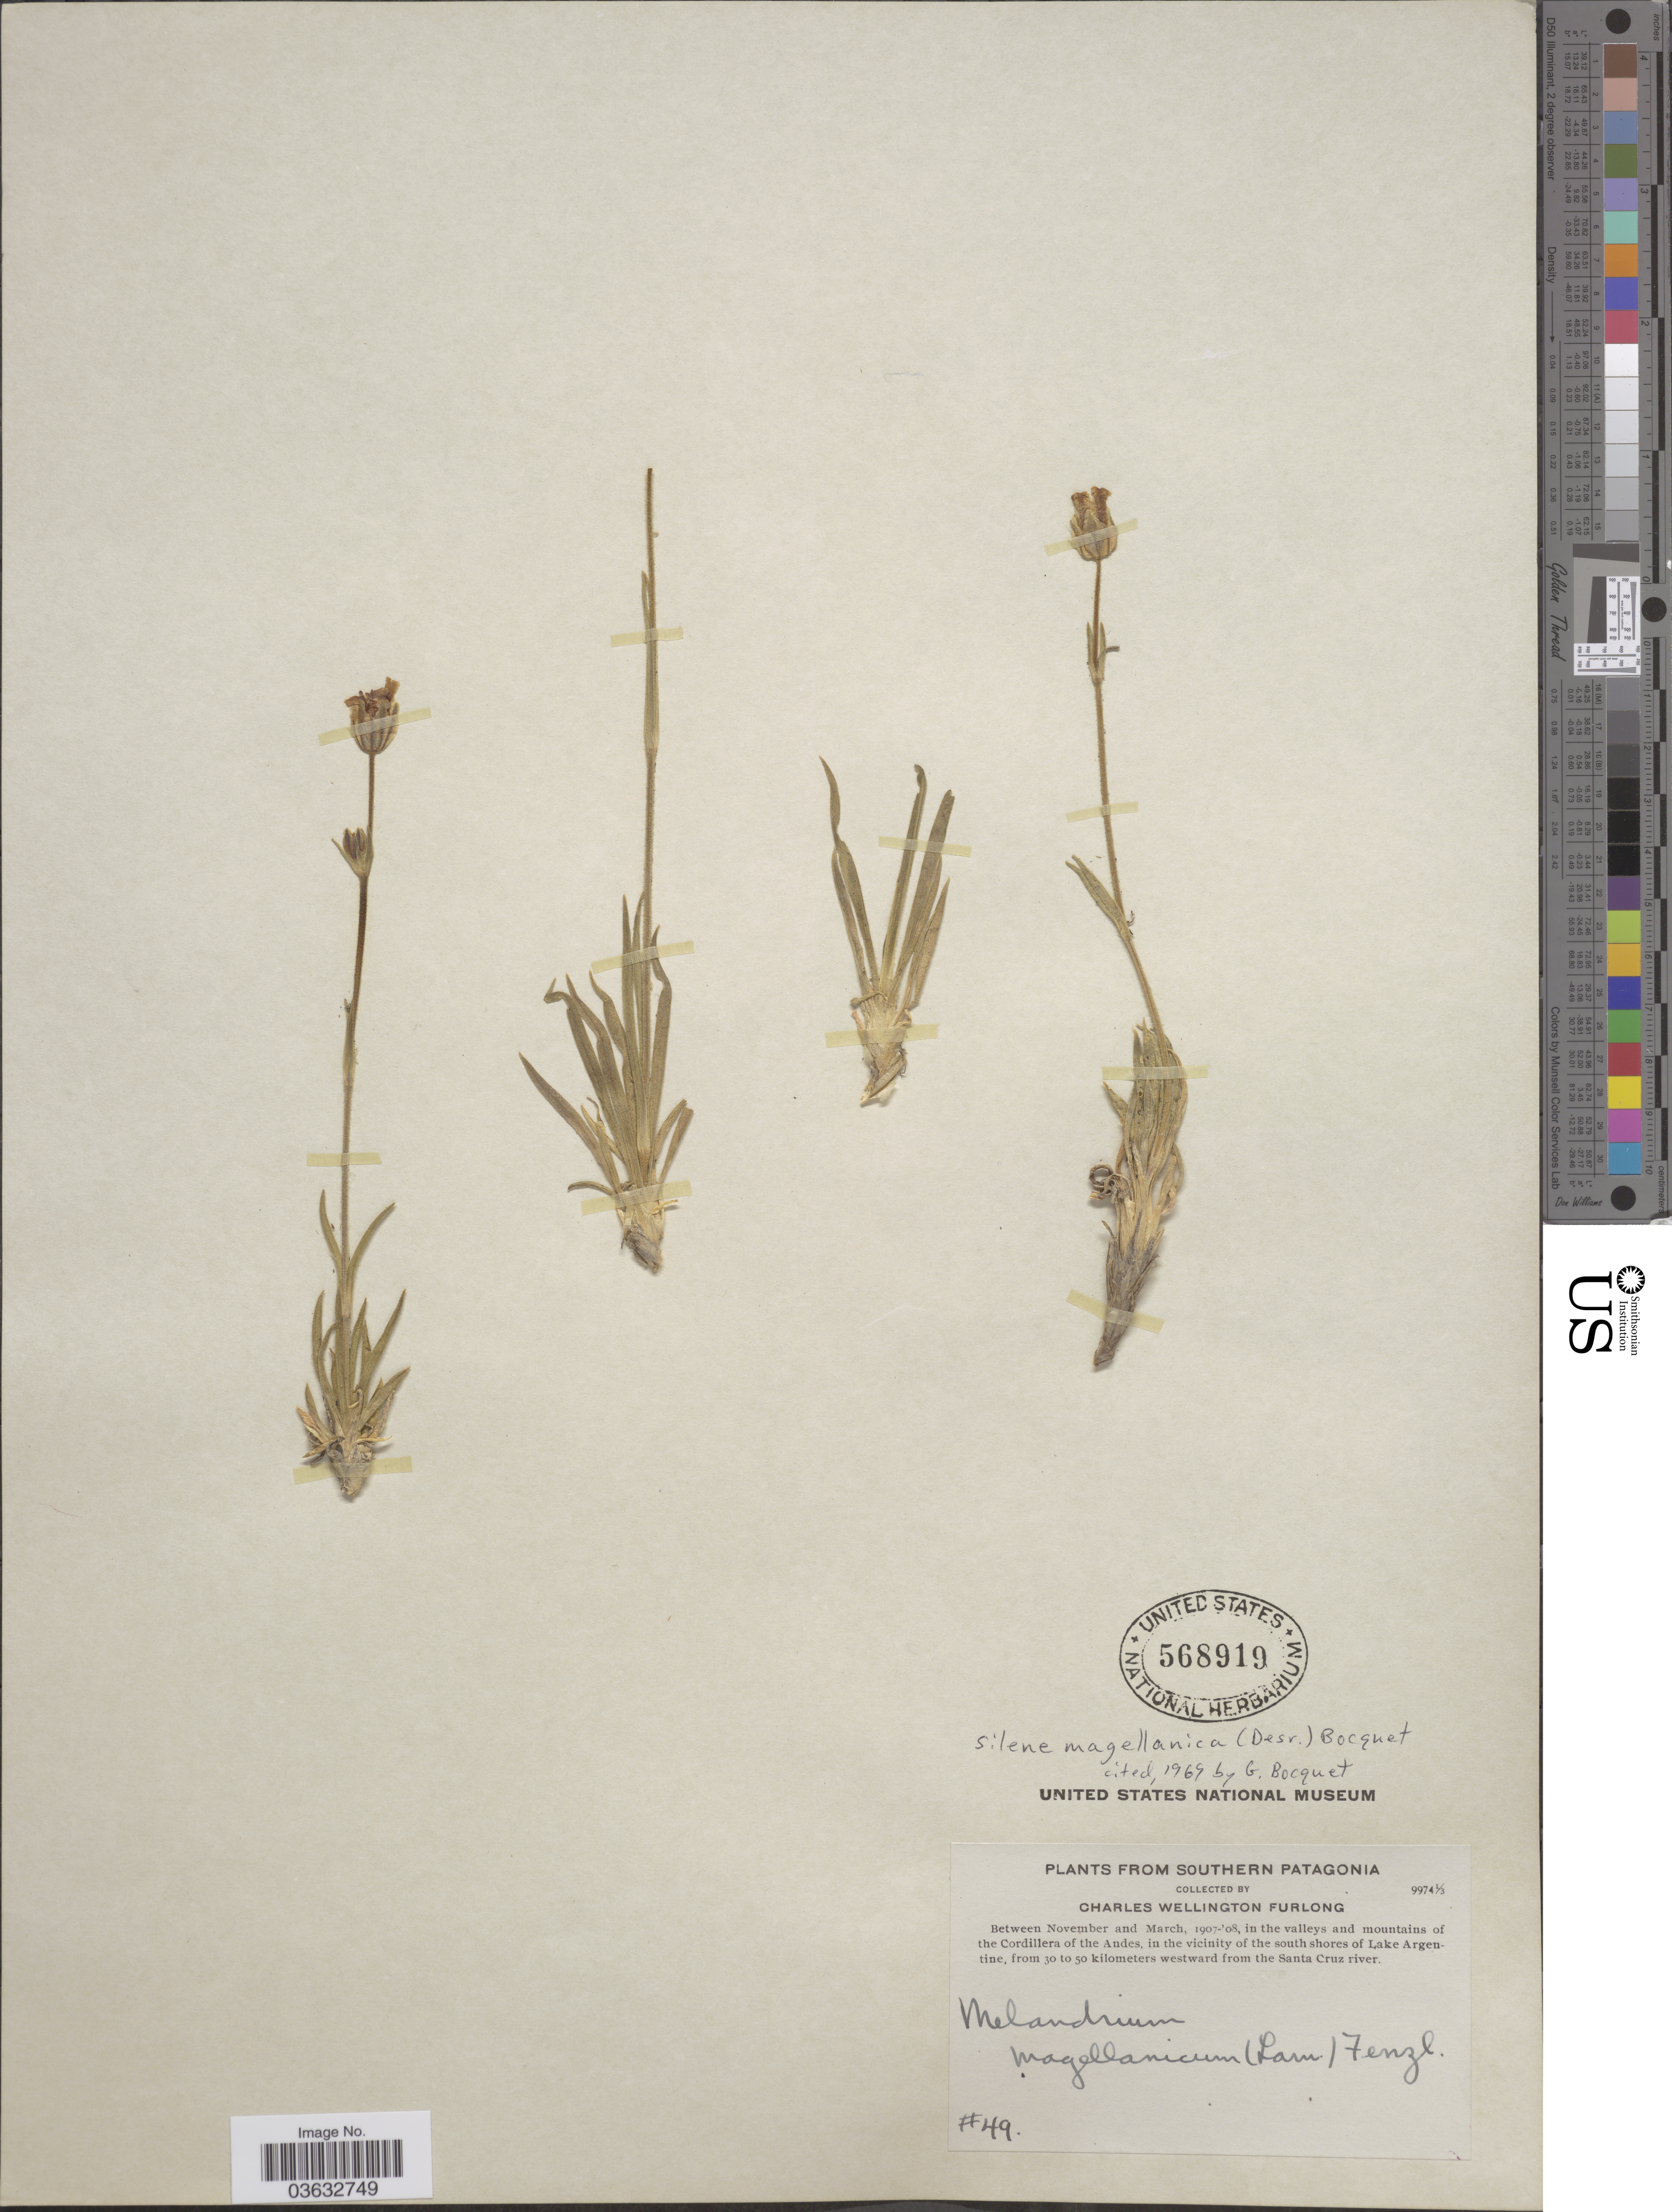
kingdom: Plantae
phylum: Tracheophyta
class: Magnoliopsida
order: Caryophyllales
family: Caryophyllaceae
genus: Silene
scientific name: Silene magellanica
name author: Bocquet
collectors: C. Furlong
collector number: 49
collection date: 1907-11/1908-03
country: Argentina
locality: Southern Patagonia. In the valleys and mountains of the Cordillera of the Andes, in the vicinity of the south shores of Lake Argentine, from 30 to 50 kilometers westward from the Santa Cruz river.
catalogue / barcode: US 568919